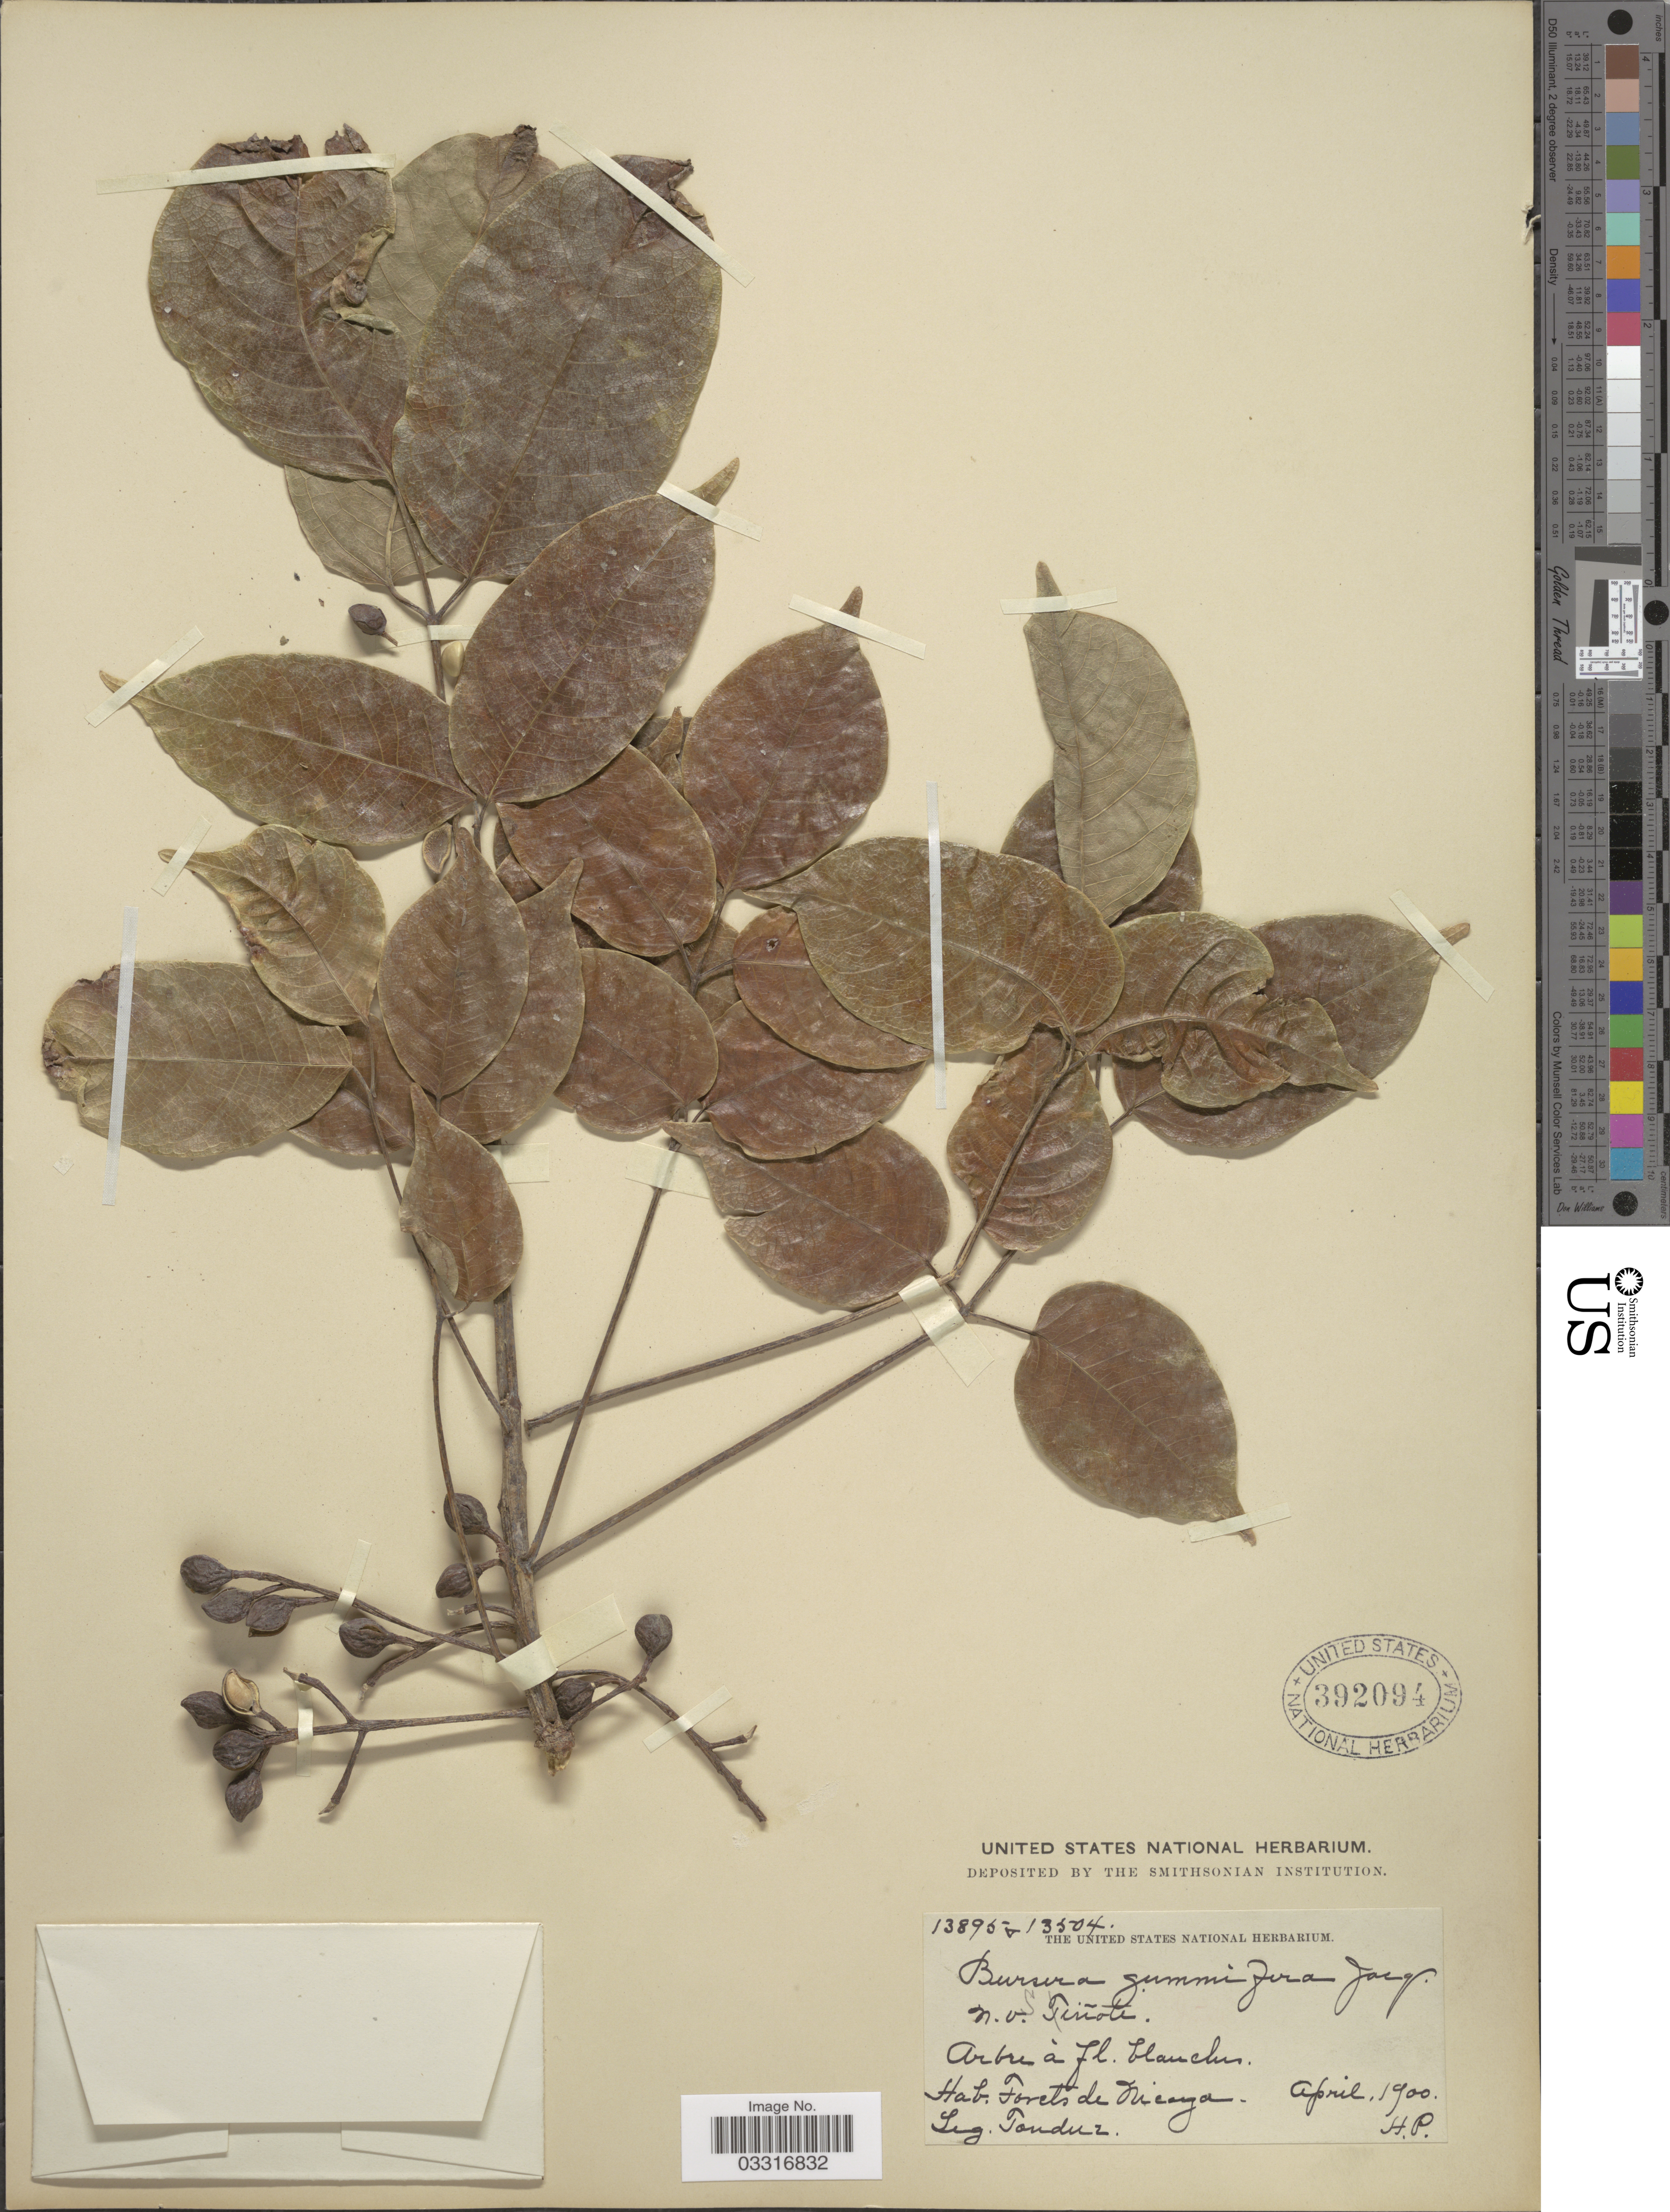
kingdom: Plantae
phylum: Tracheophyta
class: Magnoliopsida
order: Sapindales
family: Burseraceae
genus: Bursera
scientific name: Bursera simaruba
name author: (L.) Sarg.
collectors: Tonduz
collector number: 13895/13504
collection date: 1900-04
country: Costa Rica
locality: Forets de Nicaya.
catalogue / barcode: US 392094